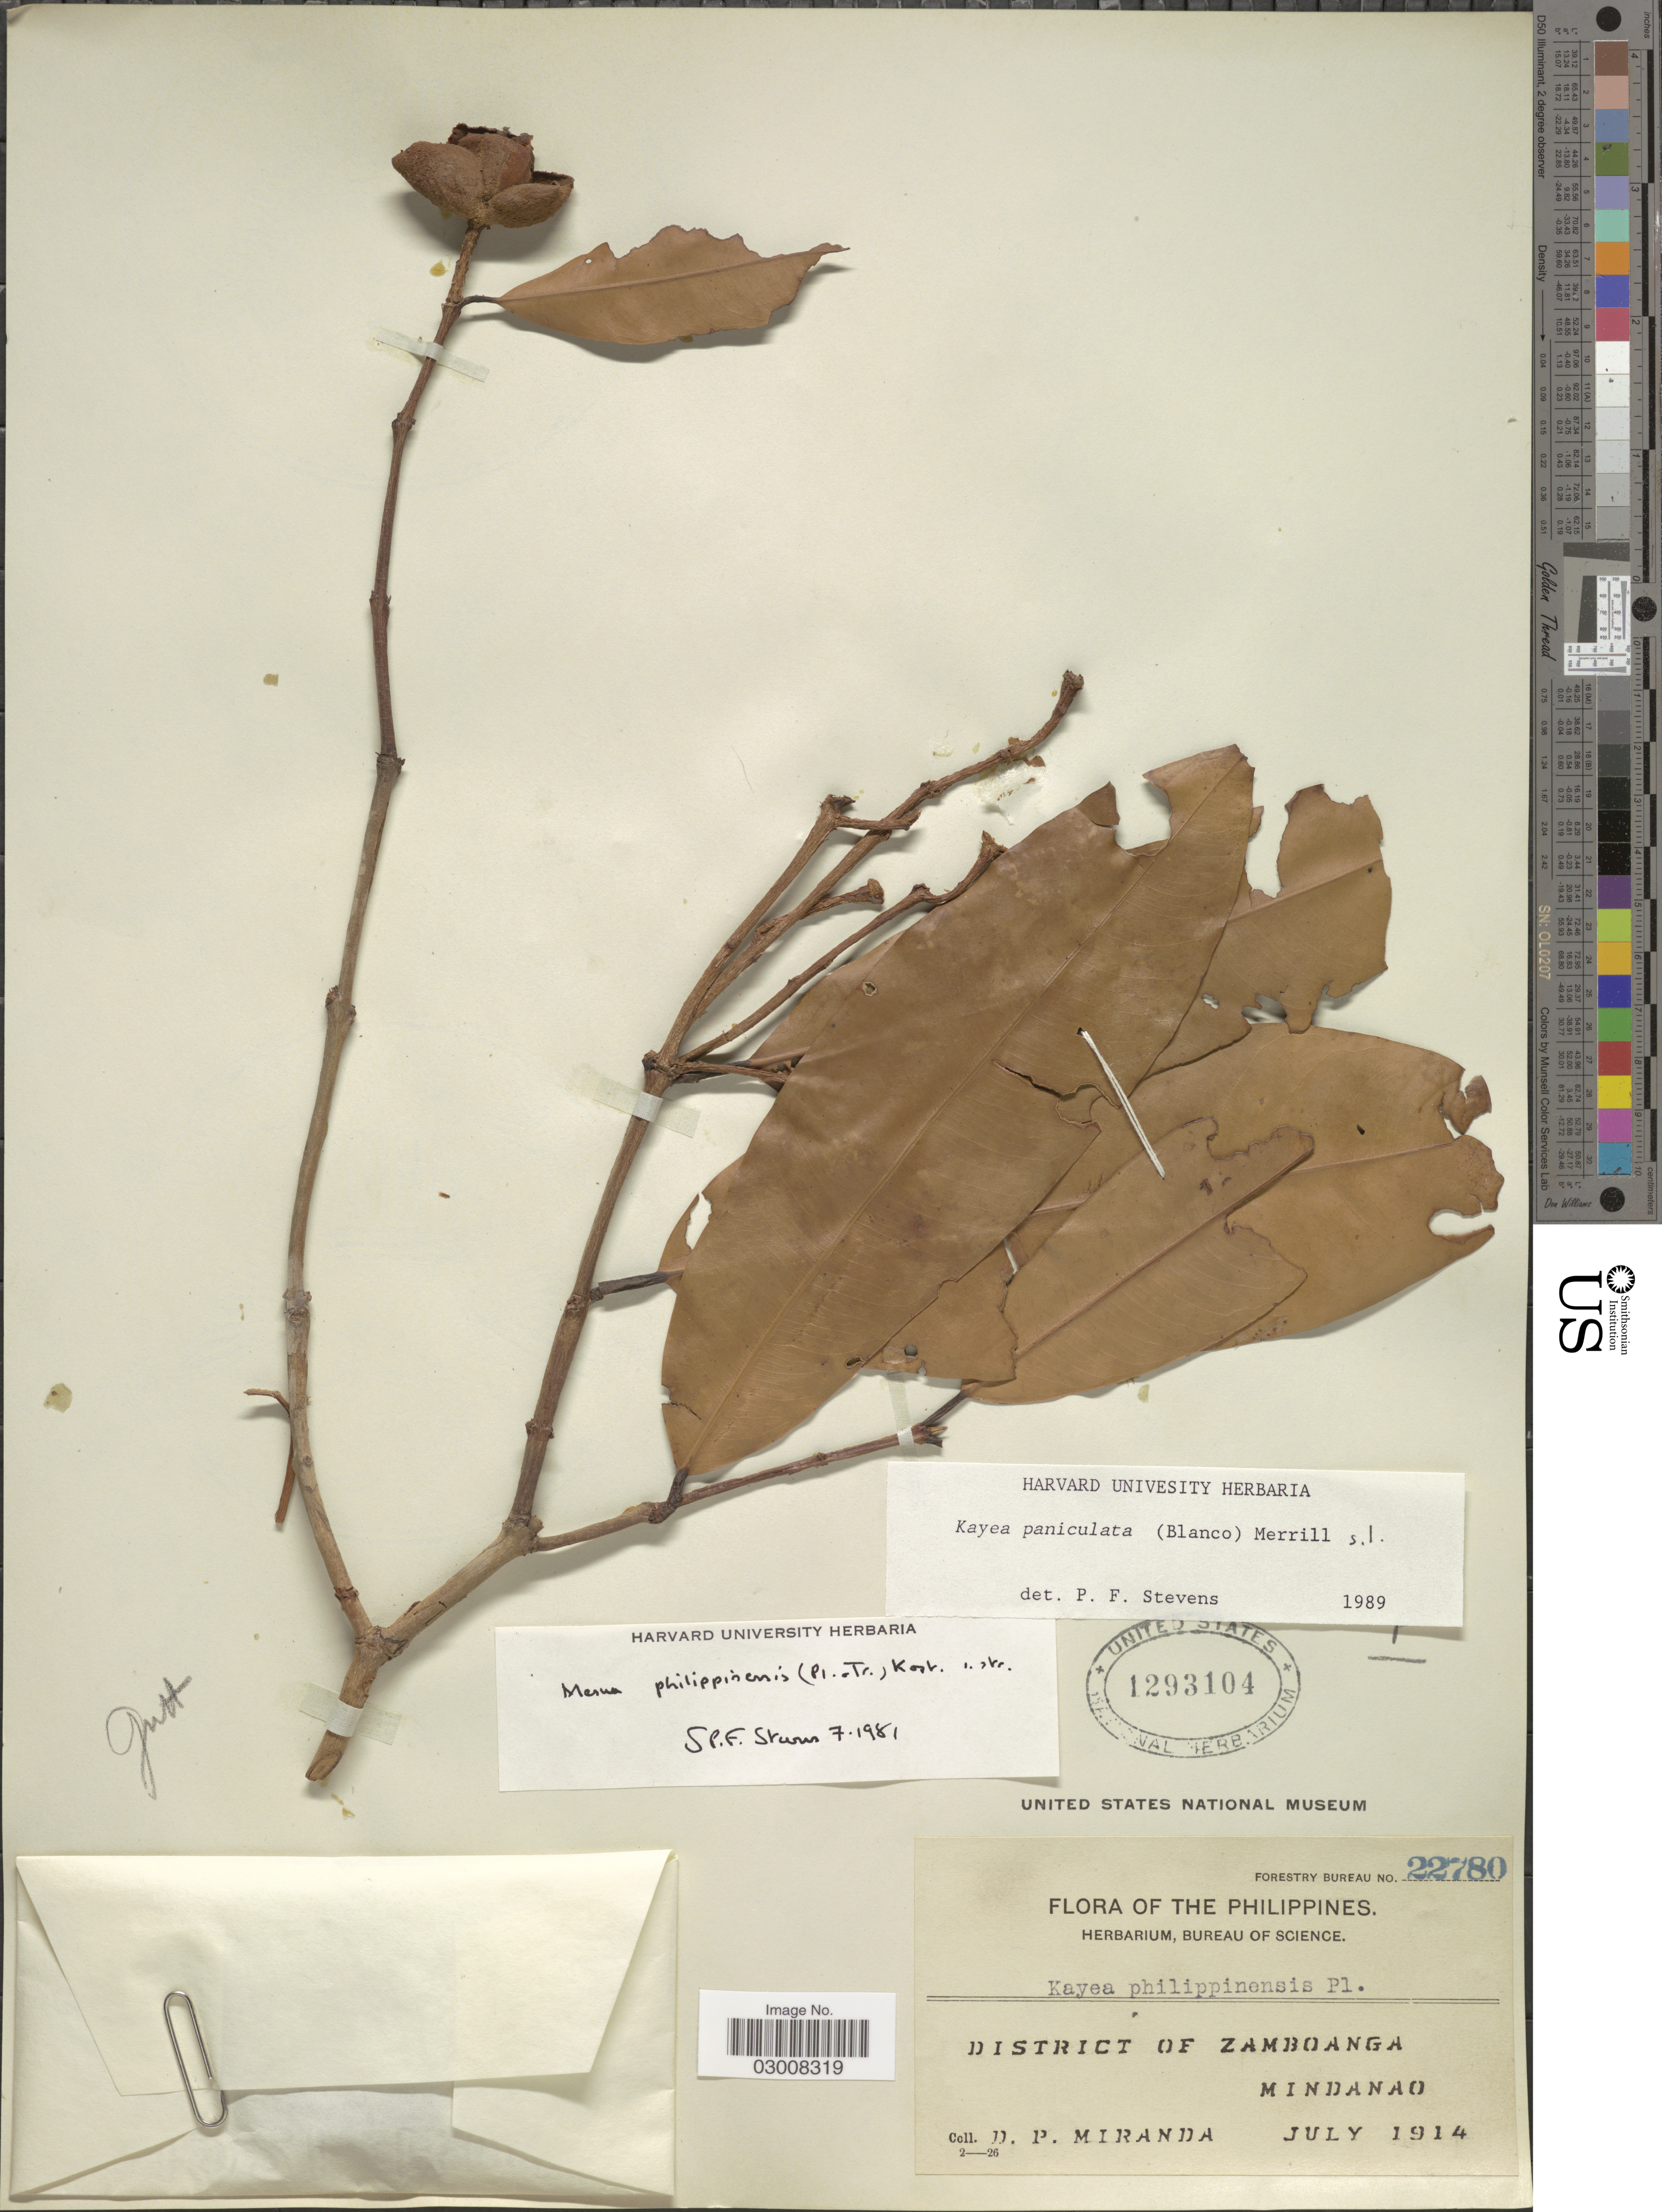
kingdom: Plantae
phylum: Tracheophyta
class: Magnoliopsida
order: Malpighiales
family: Calophyllaceae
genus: Kayea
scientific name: Kayea paniculata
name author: (Blanco) Merr.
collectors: D. P. Miranda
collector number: Forestry Bureau 22780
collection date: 1914-07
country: Philippines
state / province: Zamboanga Peninsula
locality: District of Zamboanga, Mindanao.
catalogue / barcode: US 1293104